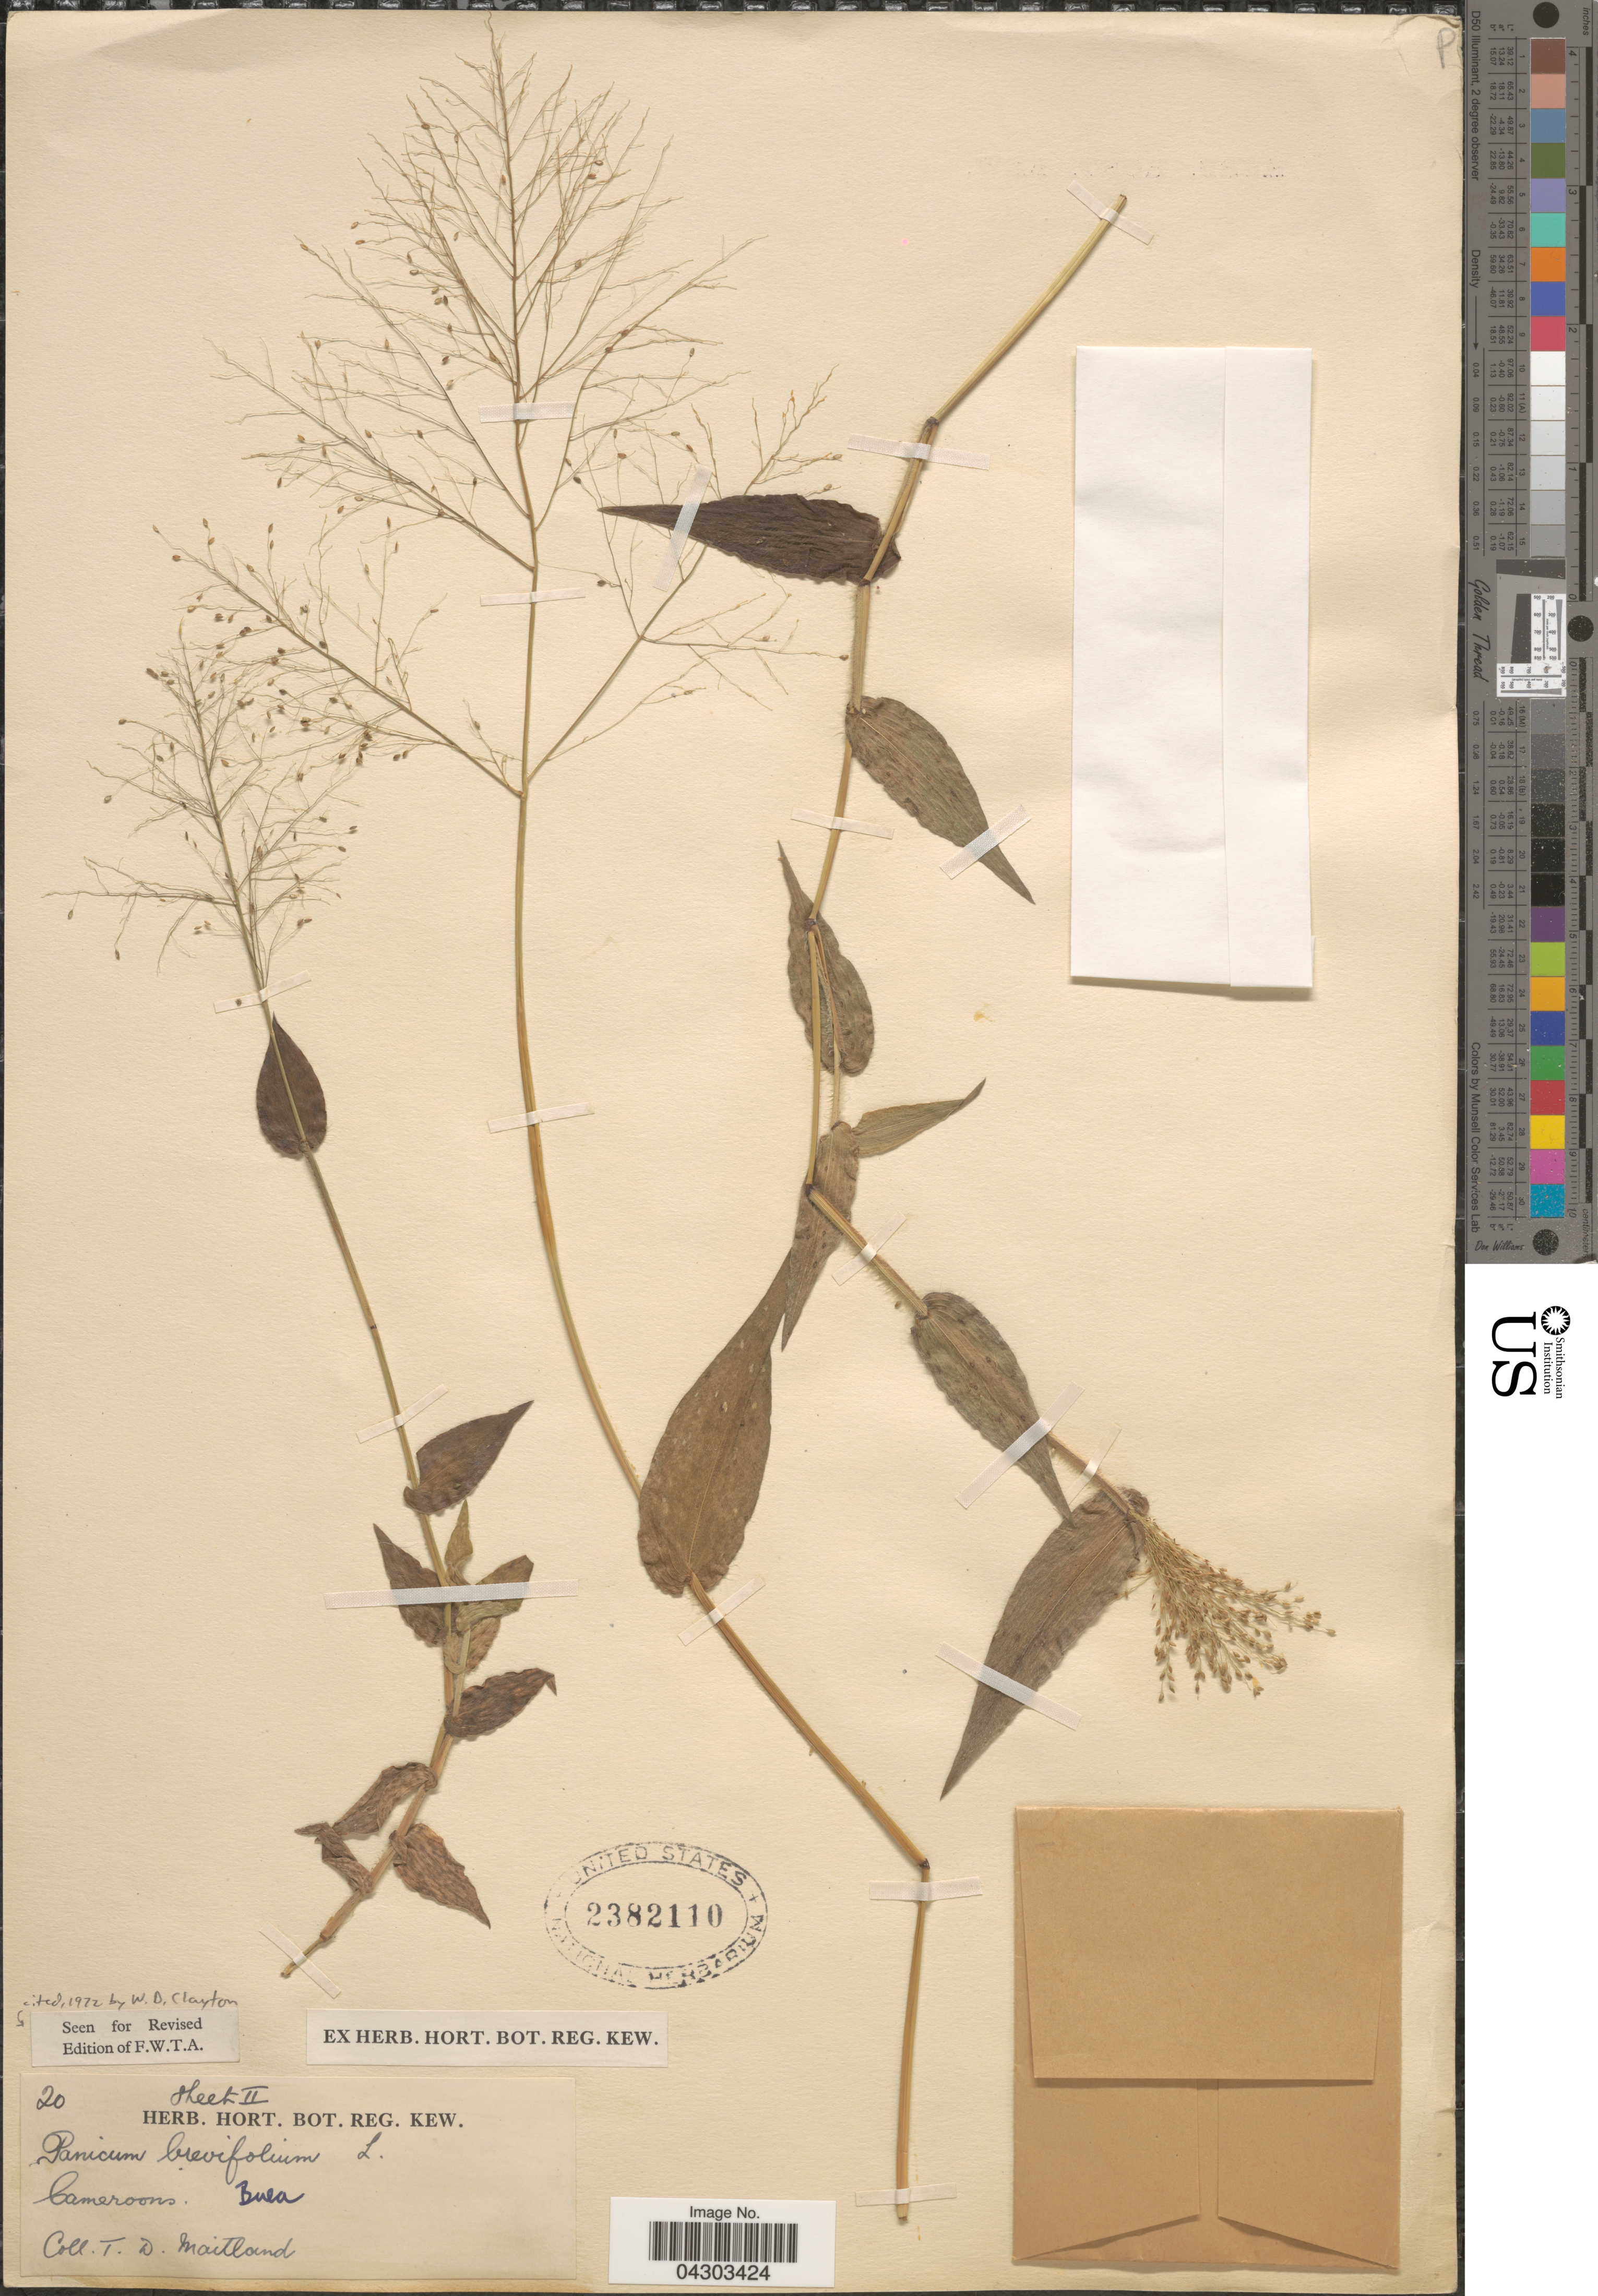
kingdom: Plantae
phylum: Tracheophyta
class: Liliopsida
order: Poales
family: Poaceae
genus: Panicum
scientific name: Panicum brevifolium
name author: L.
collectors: T. Maitland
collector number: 20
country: Cameroon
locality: Buea.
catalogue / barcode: US 2382110